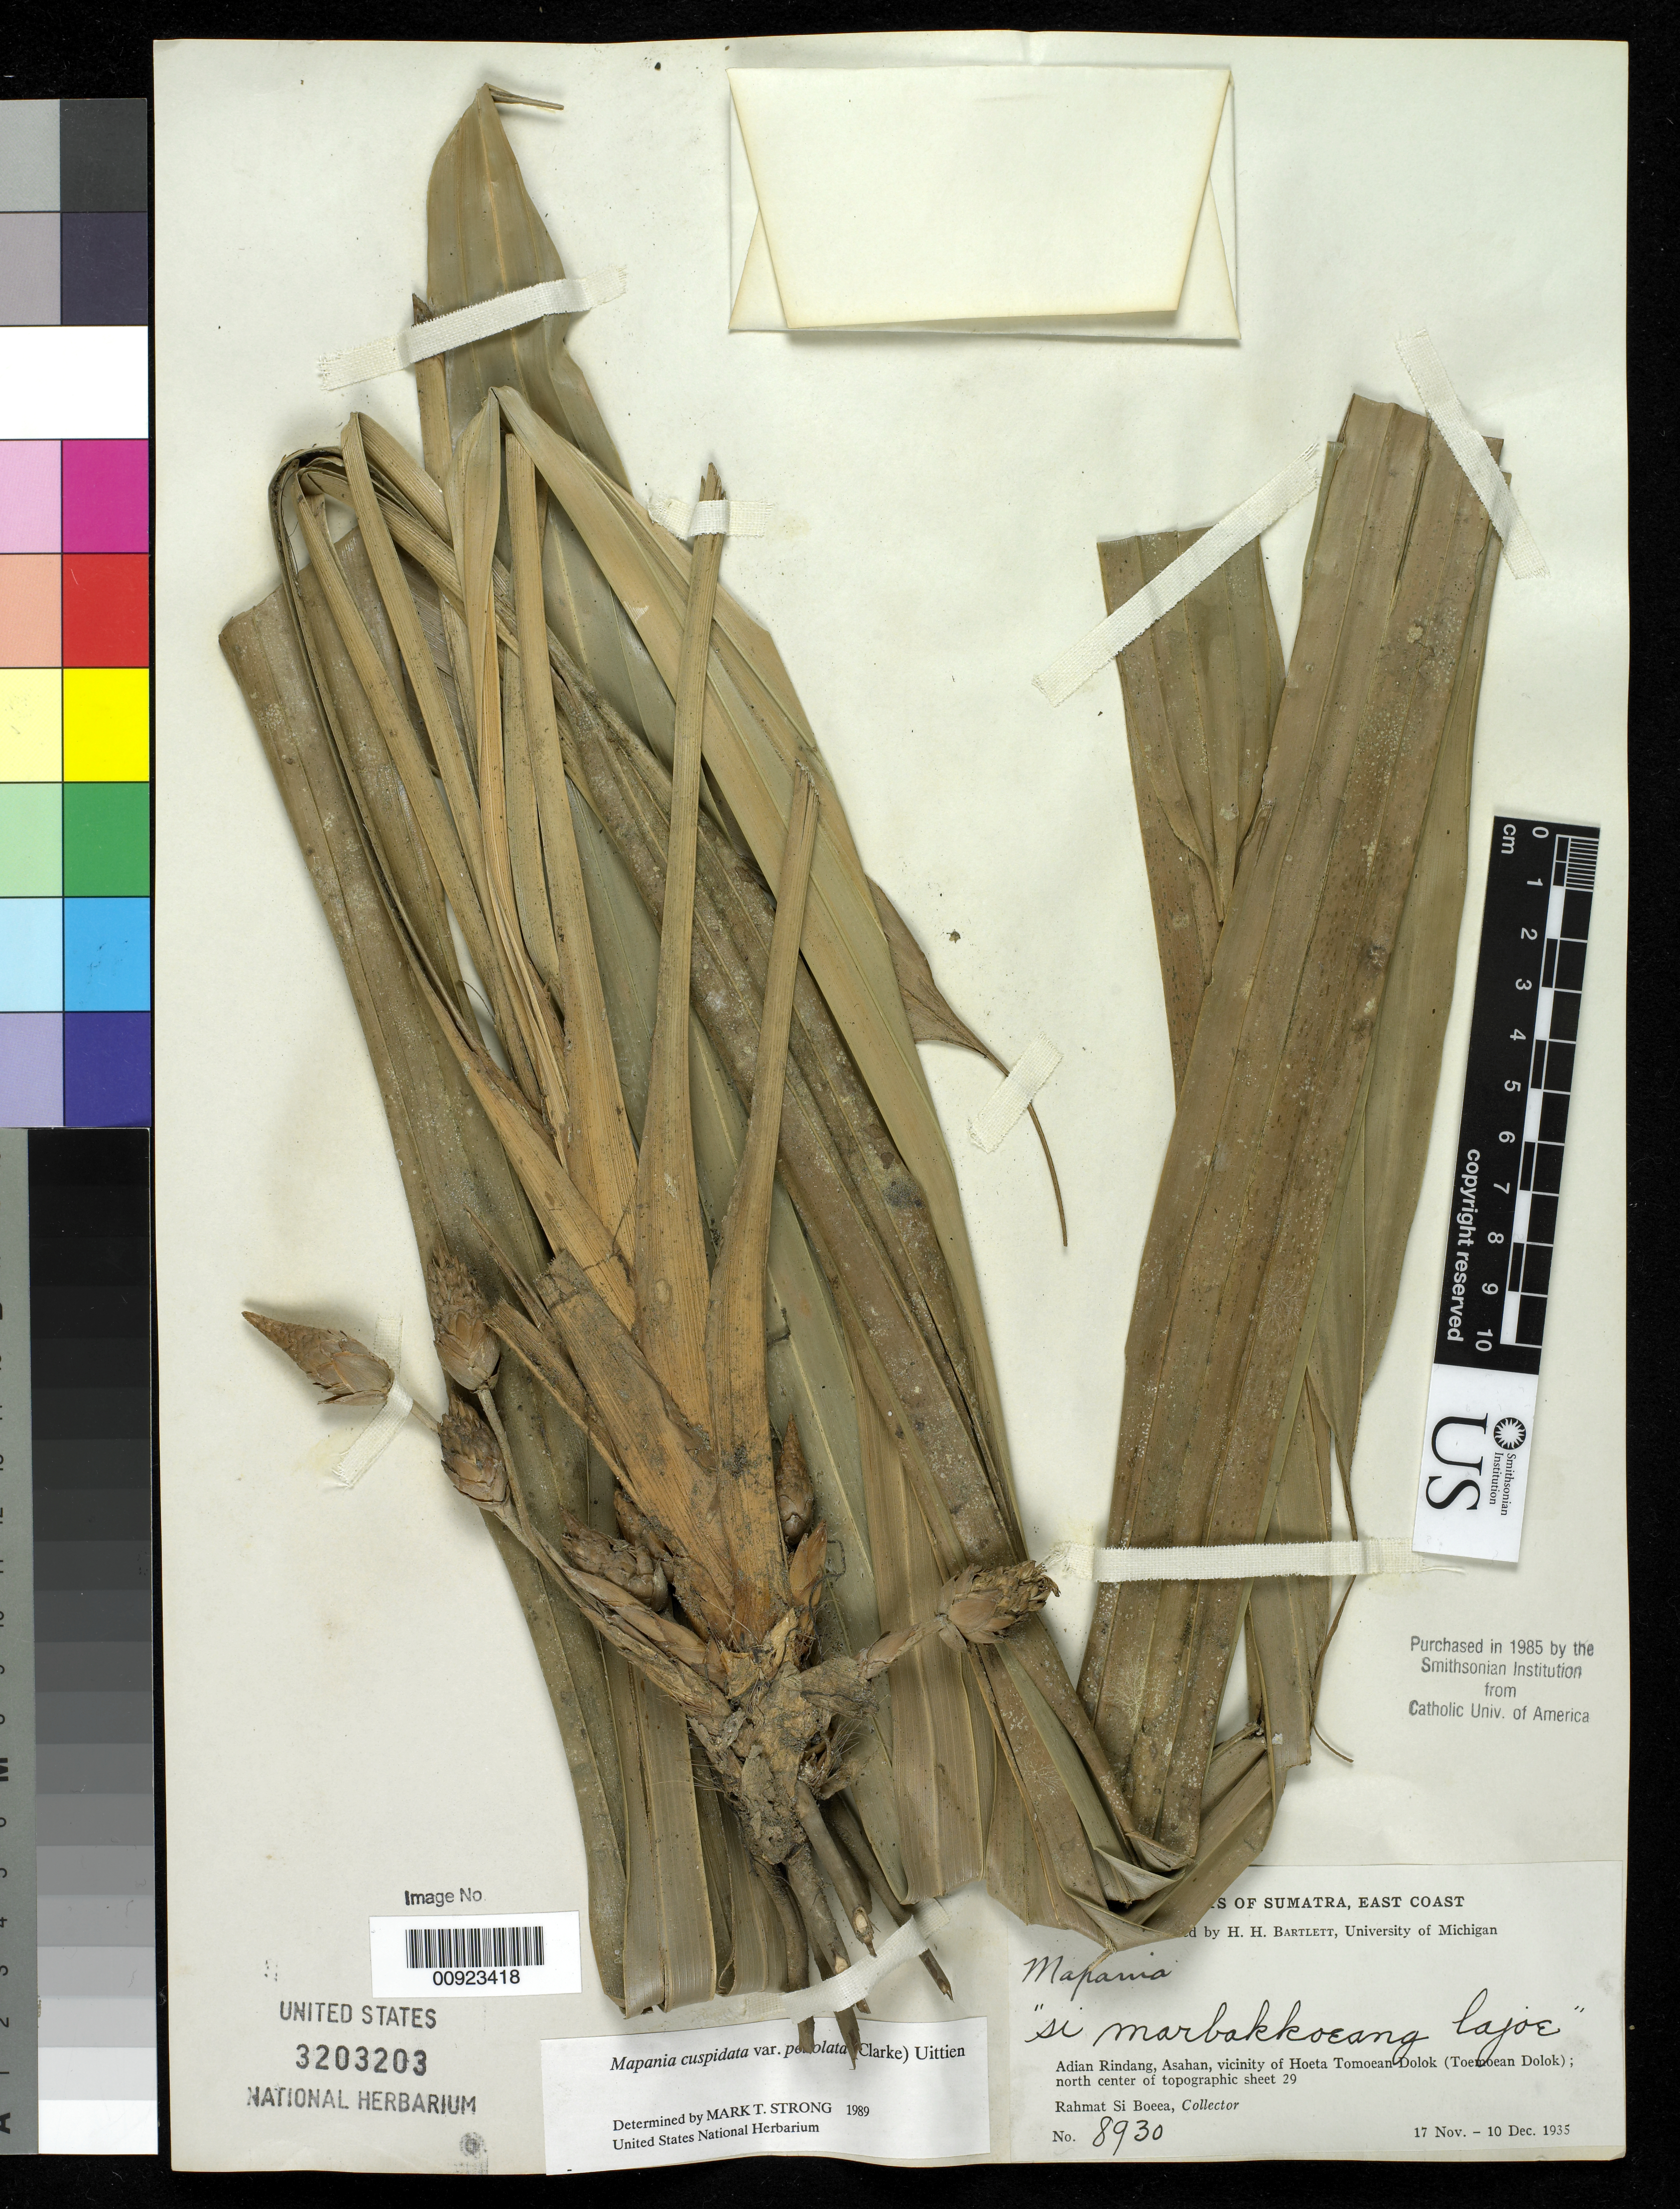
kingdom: Plantae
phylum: Tracheophyta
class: Liliopsida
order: Poales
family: Cyperaceae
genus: Mapania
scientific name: Mapania cuspidata var. petiolata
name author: (C.B. Clarke) Uittien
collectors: Rahmat Si Boeea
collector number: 8930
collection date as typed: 17 Nov 1935 to 10 Dec 1935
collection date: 1935-11-17/1935-12-10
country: Indonesia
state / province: Sumatra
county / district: Aceh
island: Sumatra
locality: Adian Rindang, Asahan, vicinity of Hoeta Tomoean-Dolok(Toemoean Dolok)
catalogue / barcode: US 3203203